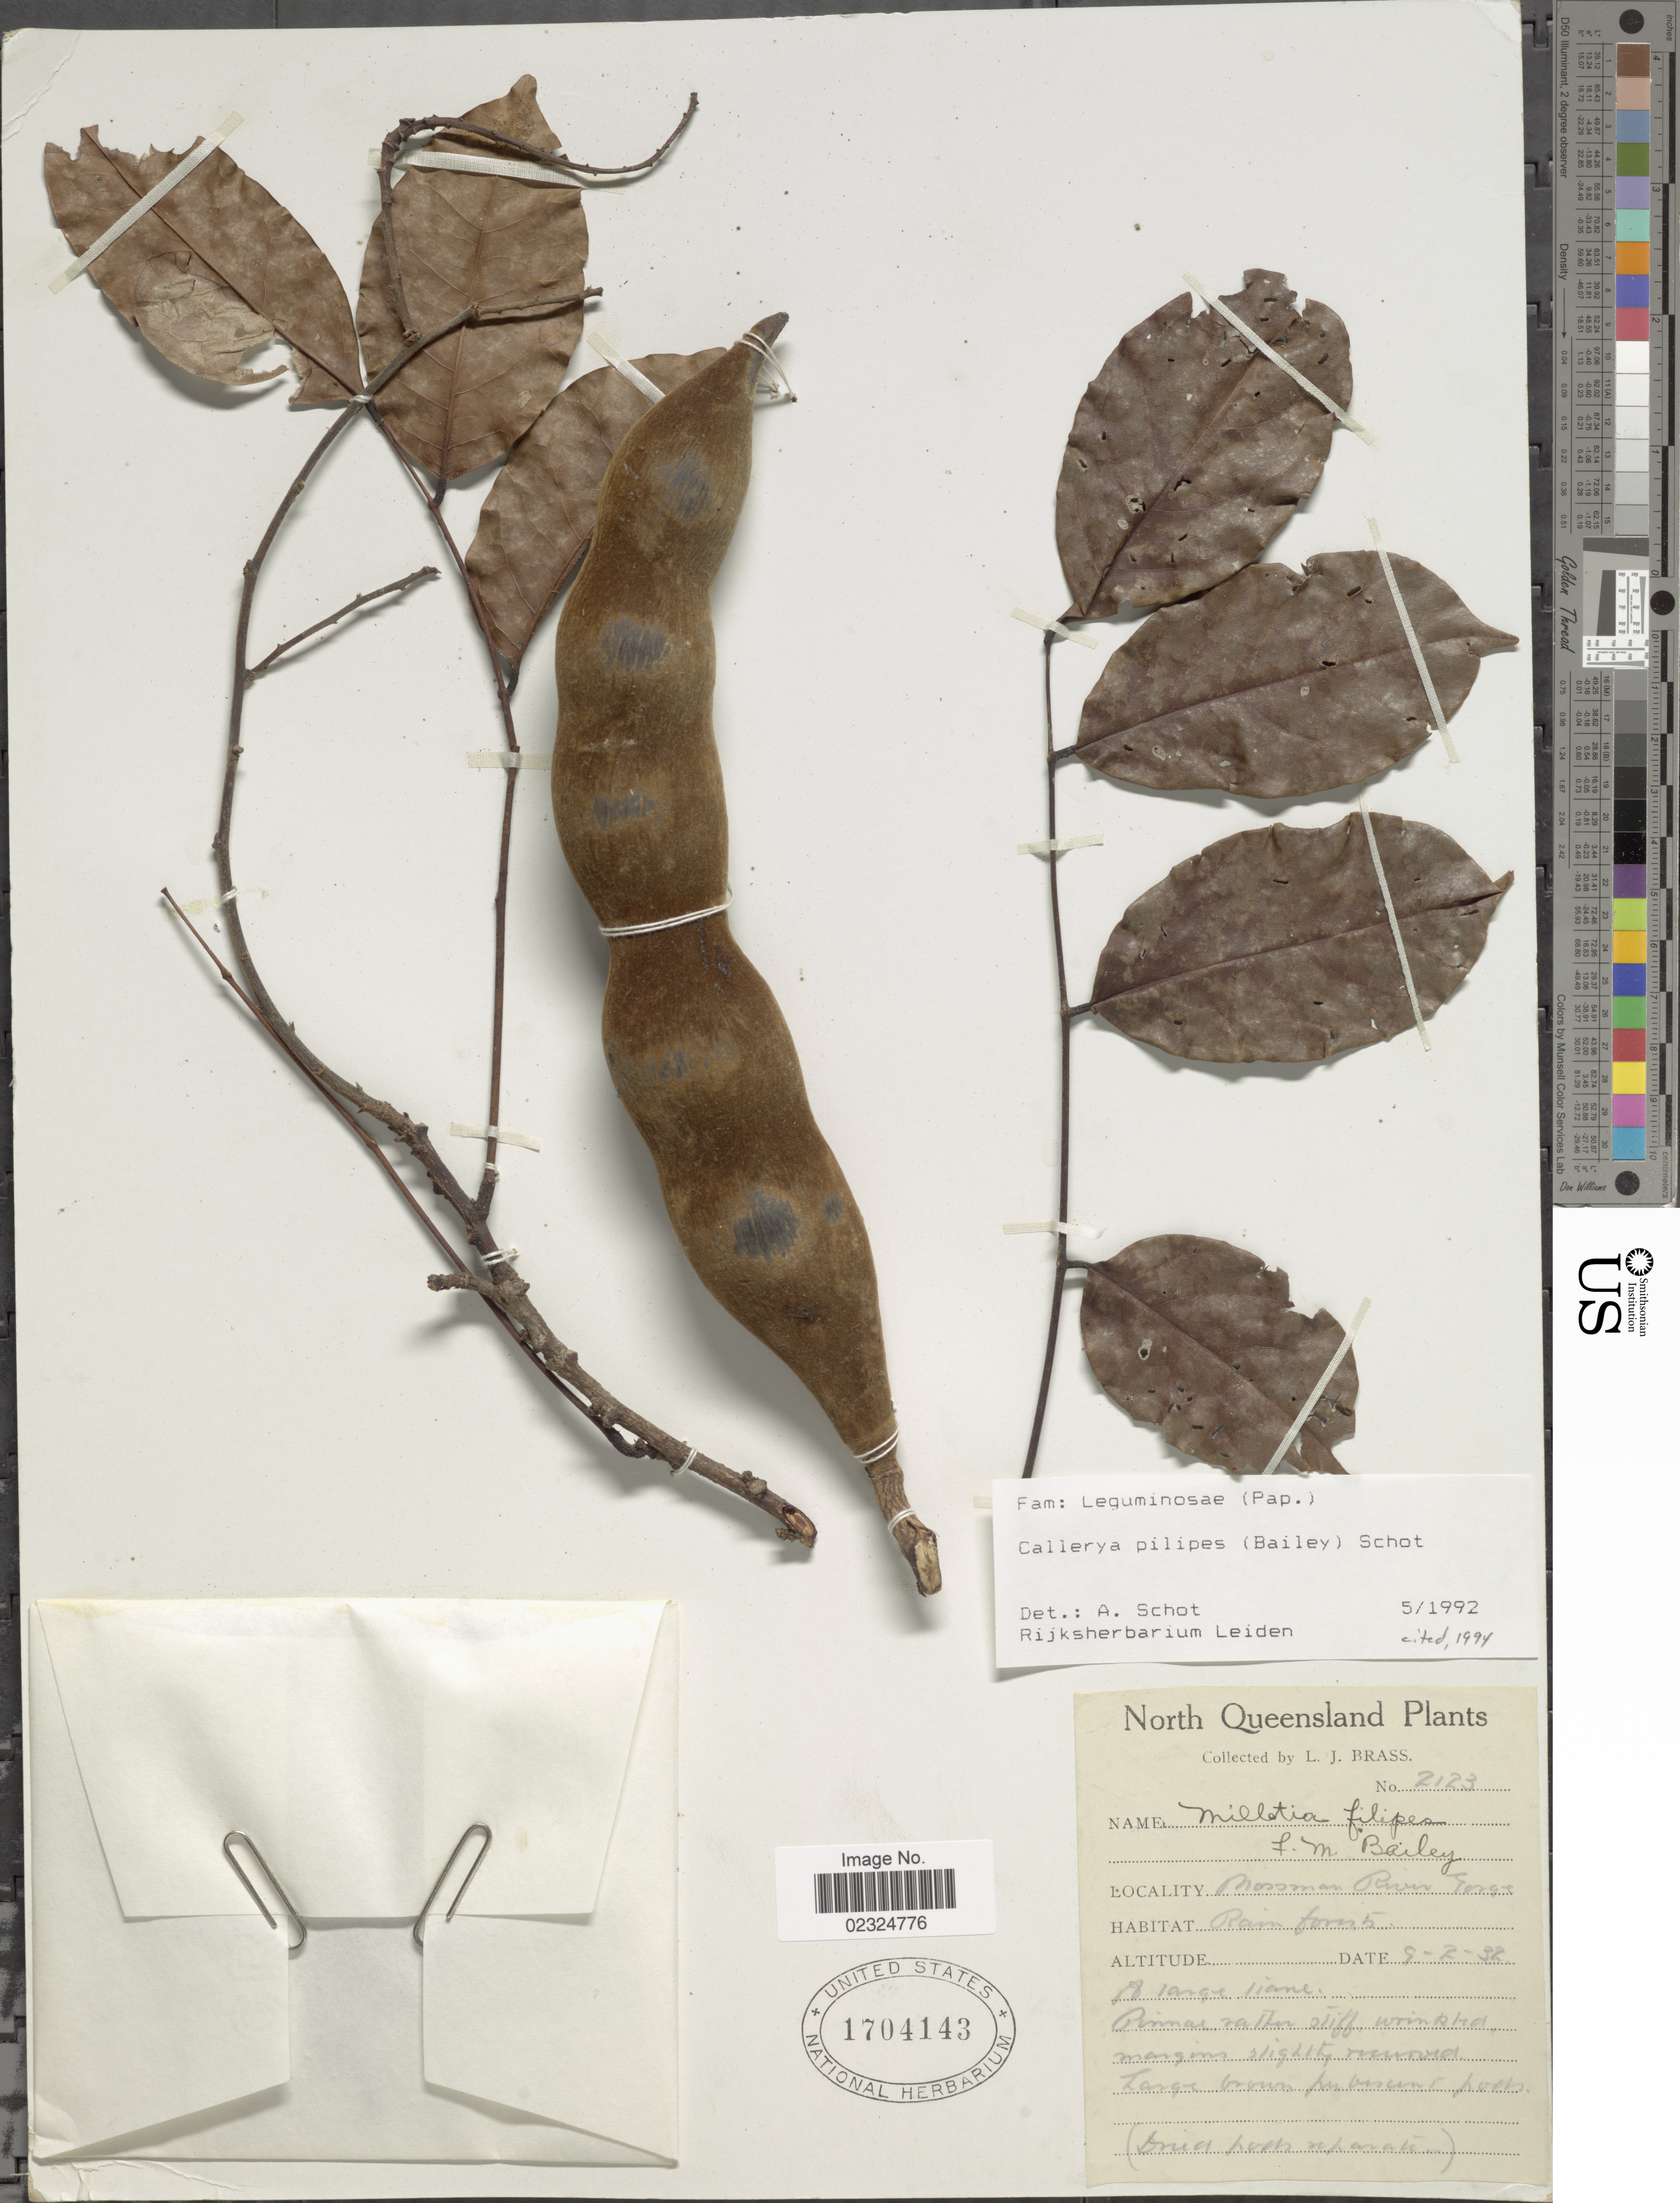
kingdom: Plantae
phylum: Tracheophyta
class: Magnoliopsida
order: Fabales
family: Fabaceae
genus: Austrocallerya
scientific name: Austrocallerya pilipes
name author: (F.M. Bailey) J. Compton & Schrire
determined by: Strong, Mark T., (BOT), Smithsonian Institution - National Museum of Natural History (UNITED STATES)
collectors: L. J. Brass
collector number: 2133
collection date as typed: Transcribed d/m/y: 9/2/32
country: Australia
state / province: Queensland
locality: North Queensland, Mossman River Gorge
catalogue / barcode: US 1704143